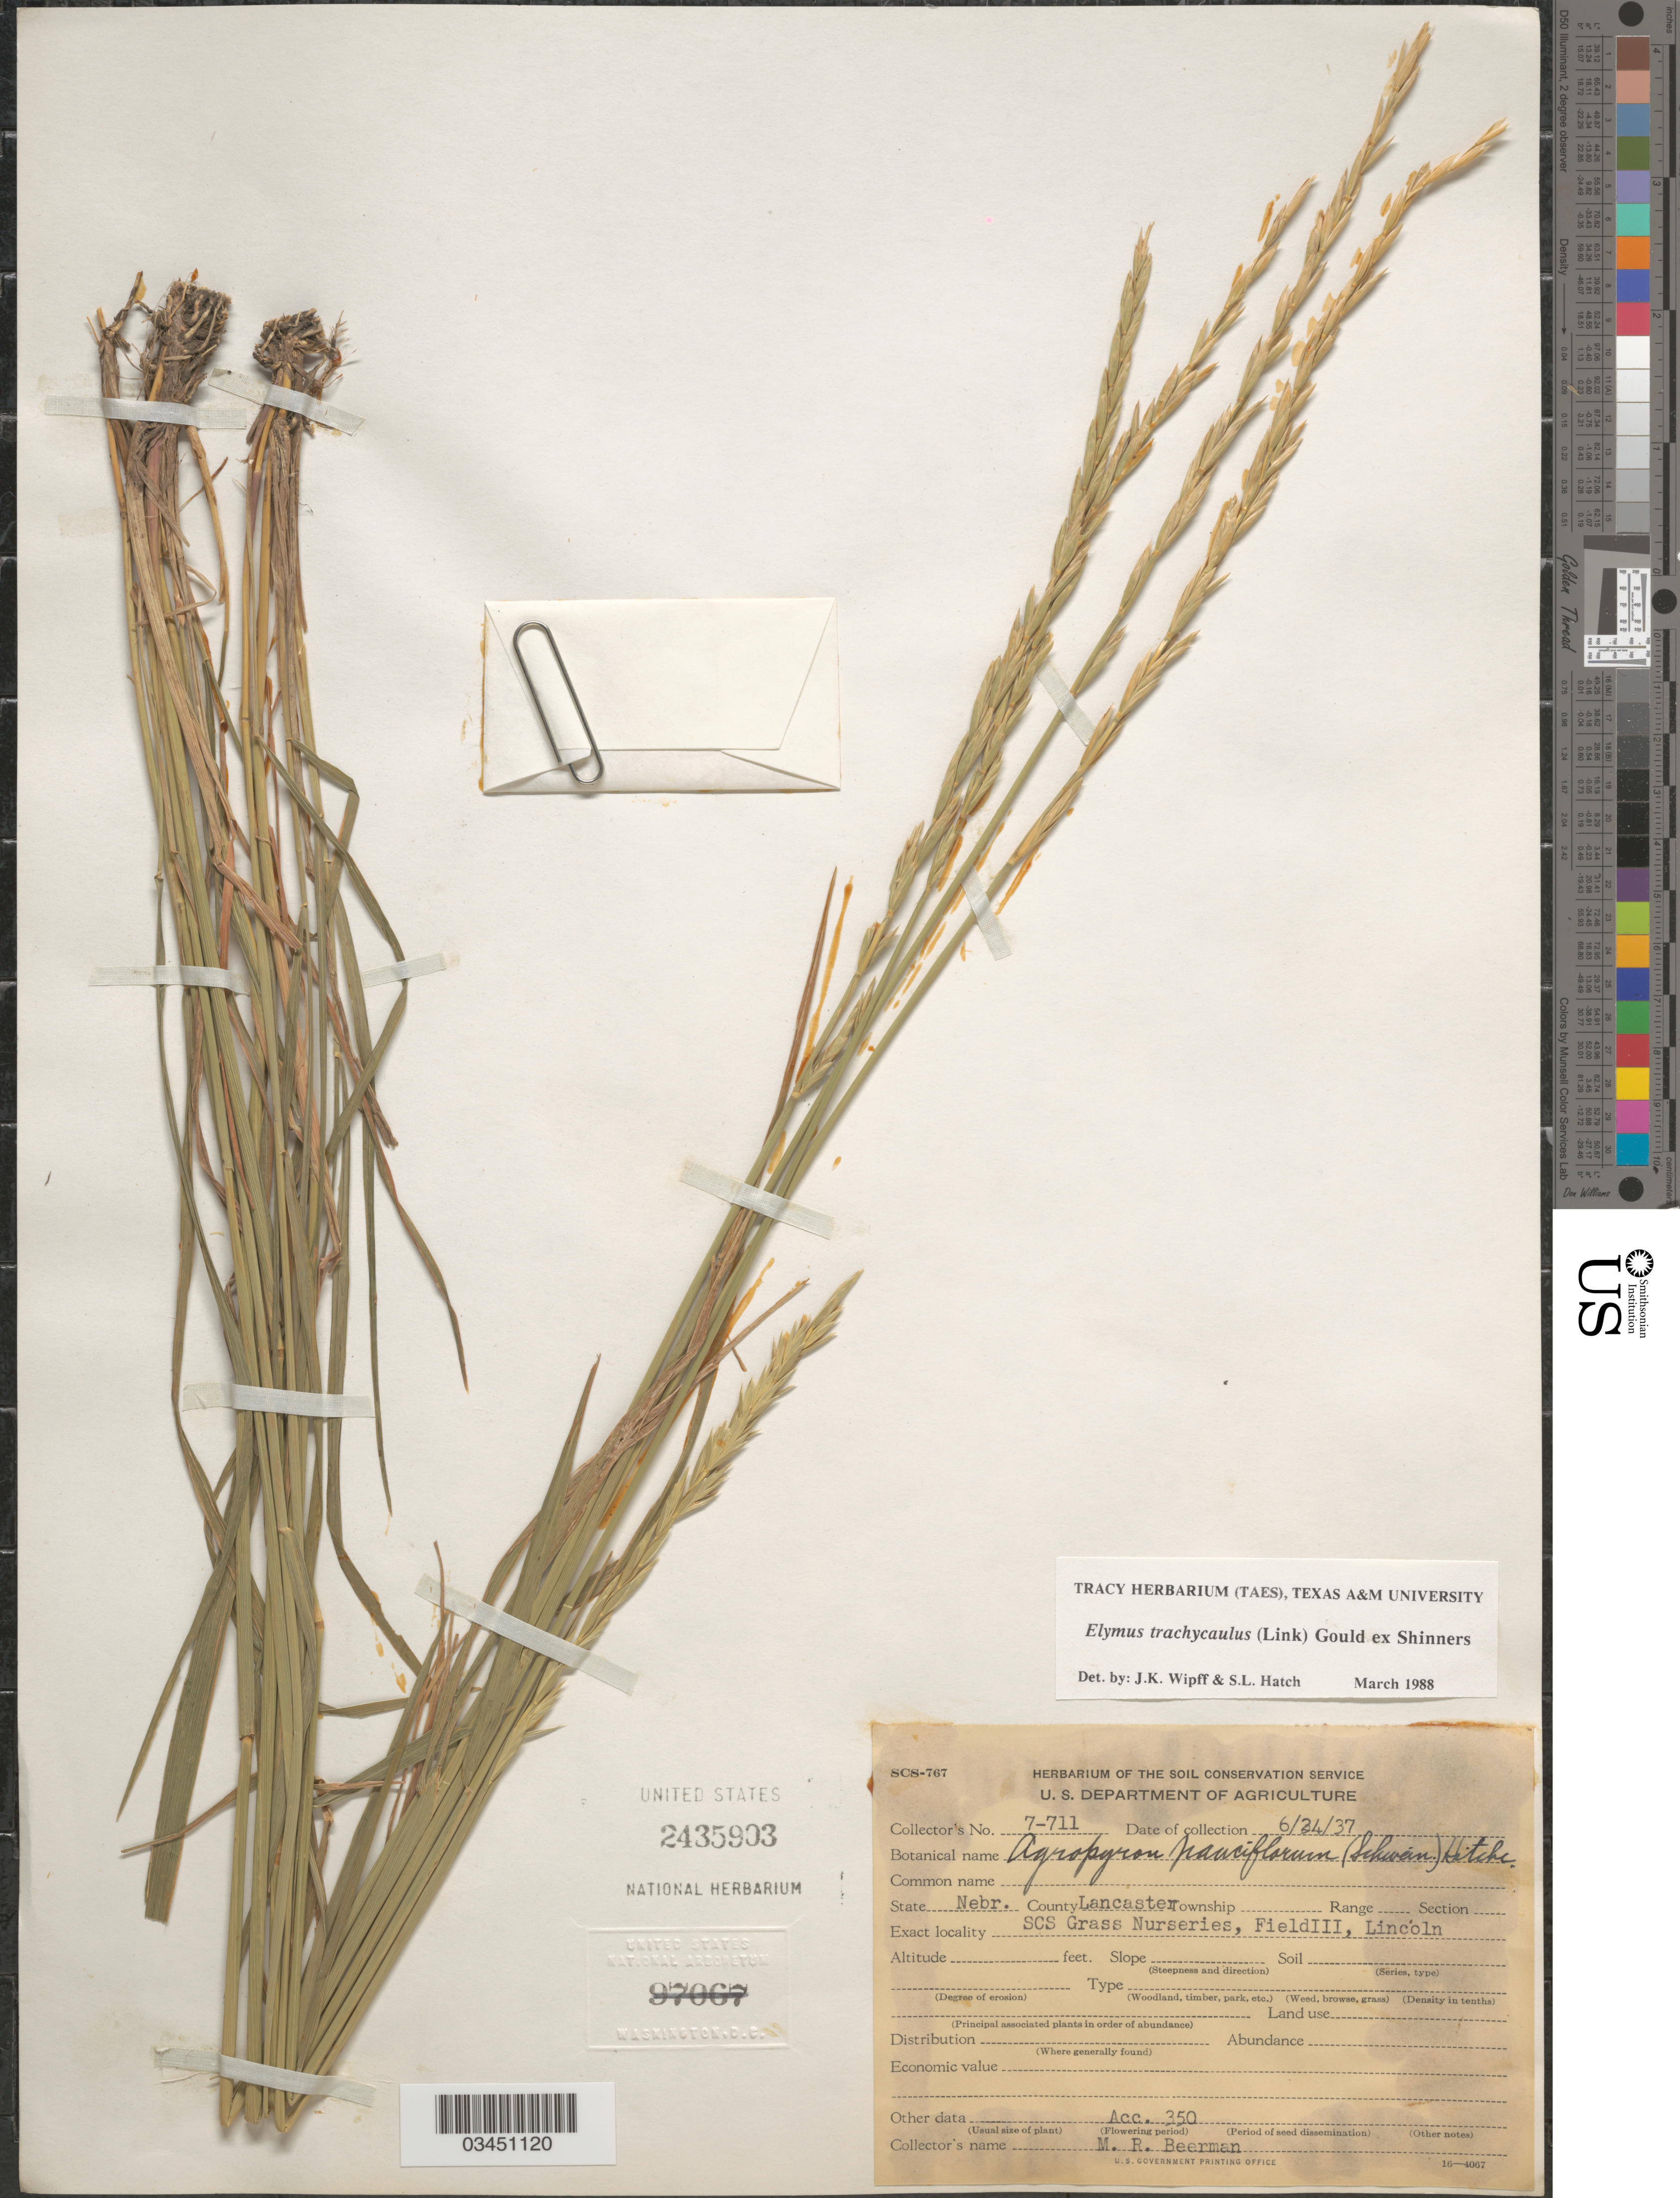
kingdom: Plantae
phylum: Tracheophyta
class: Liliopsida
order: Poales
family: Poaceae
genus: Elymus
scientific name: Elymus trachycaulus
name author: (Link) Gould ex Shinners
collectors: M. Beerman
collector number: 7-711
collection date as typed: Transcribed d/m/y: 24/6/37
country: United States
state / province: Nebraska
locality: County Lancaster. SCS Grass Nurseries, Field III, Lincoln.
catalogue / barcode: US 2435903